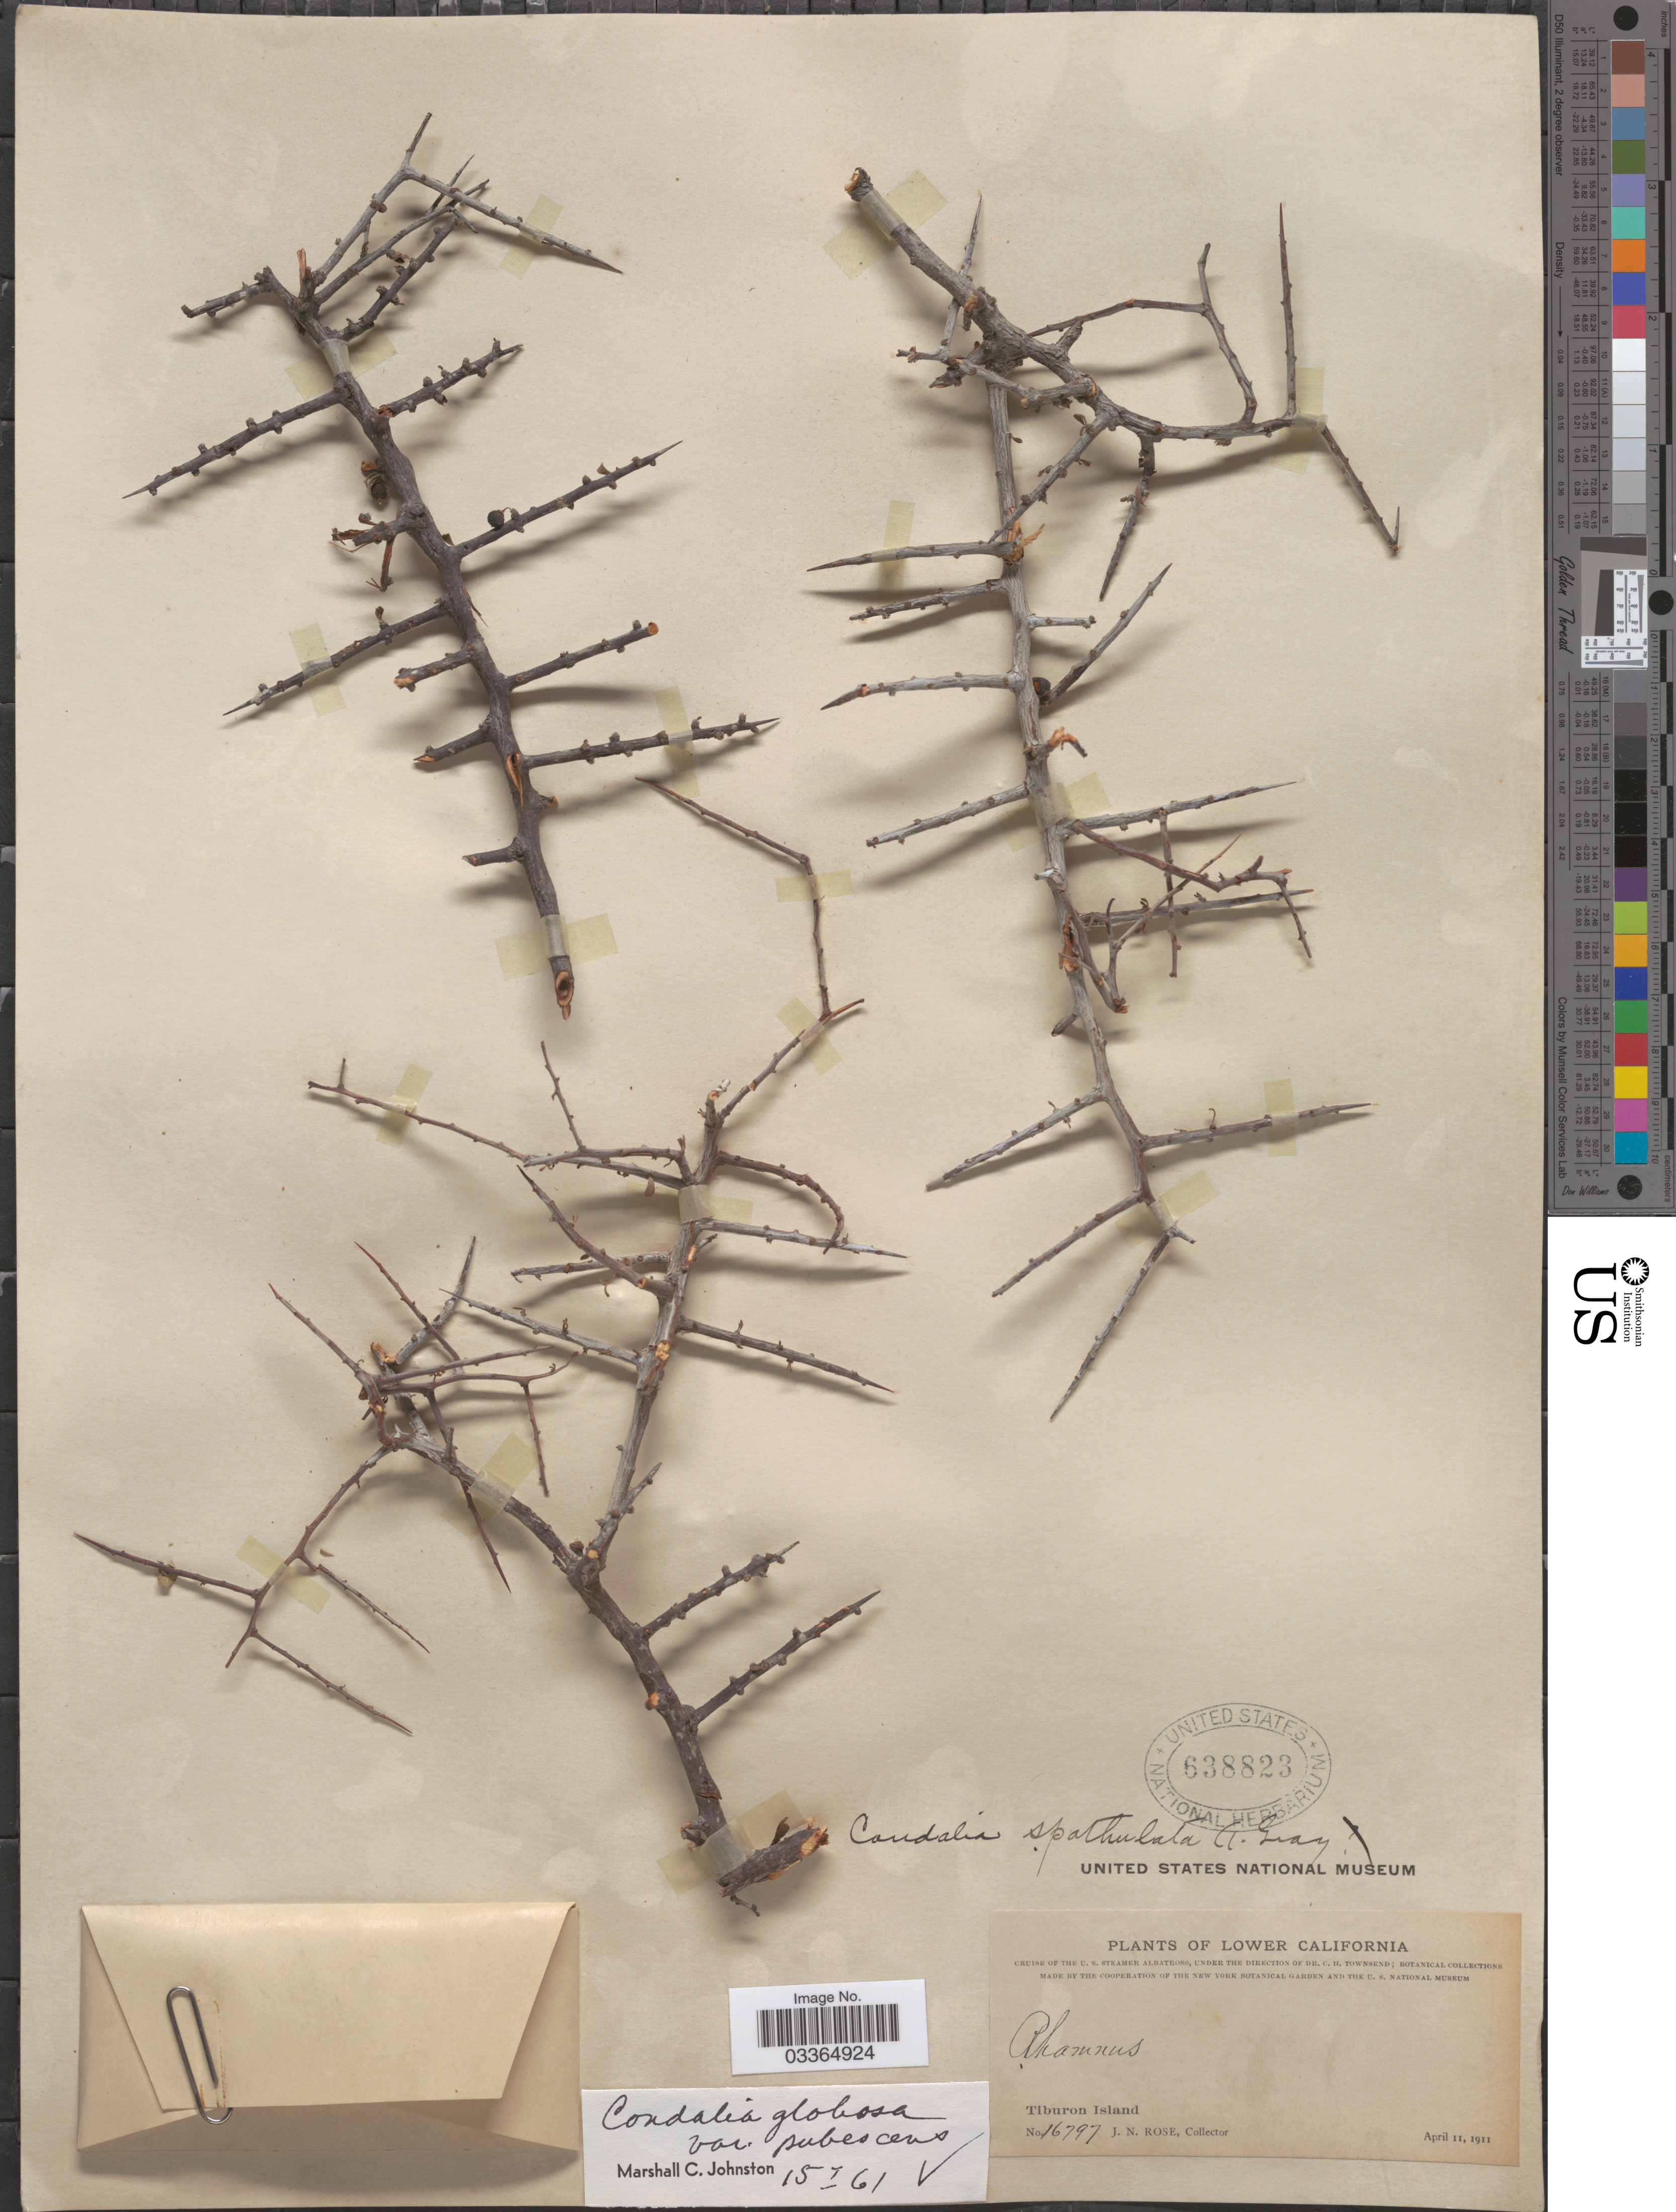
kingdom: Plantae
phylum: Tracheophyta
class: Magnoliopsida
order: Rosales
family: Rhamnaceae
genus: Condalia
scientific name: Condalia globosa var. pubescens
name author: I.M. Johnst.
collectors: J. N. Rose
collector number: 16797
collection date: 1911-04-11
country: Mexico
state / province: Sonora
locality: Lower California, Tiburon Island.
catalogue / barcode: US 638823